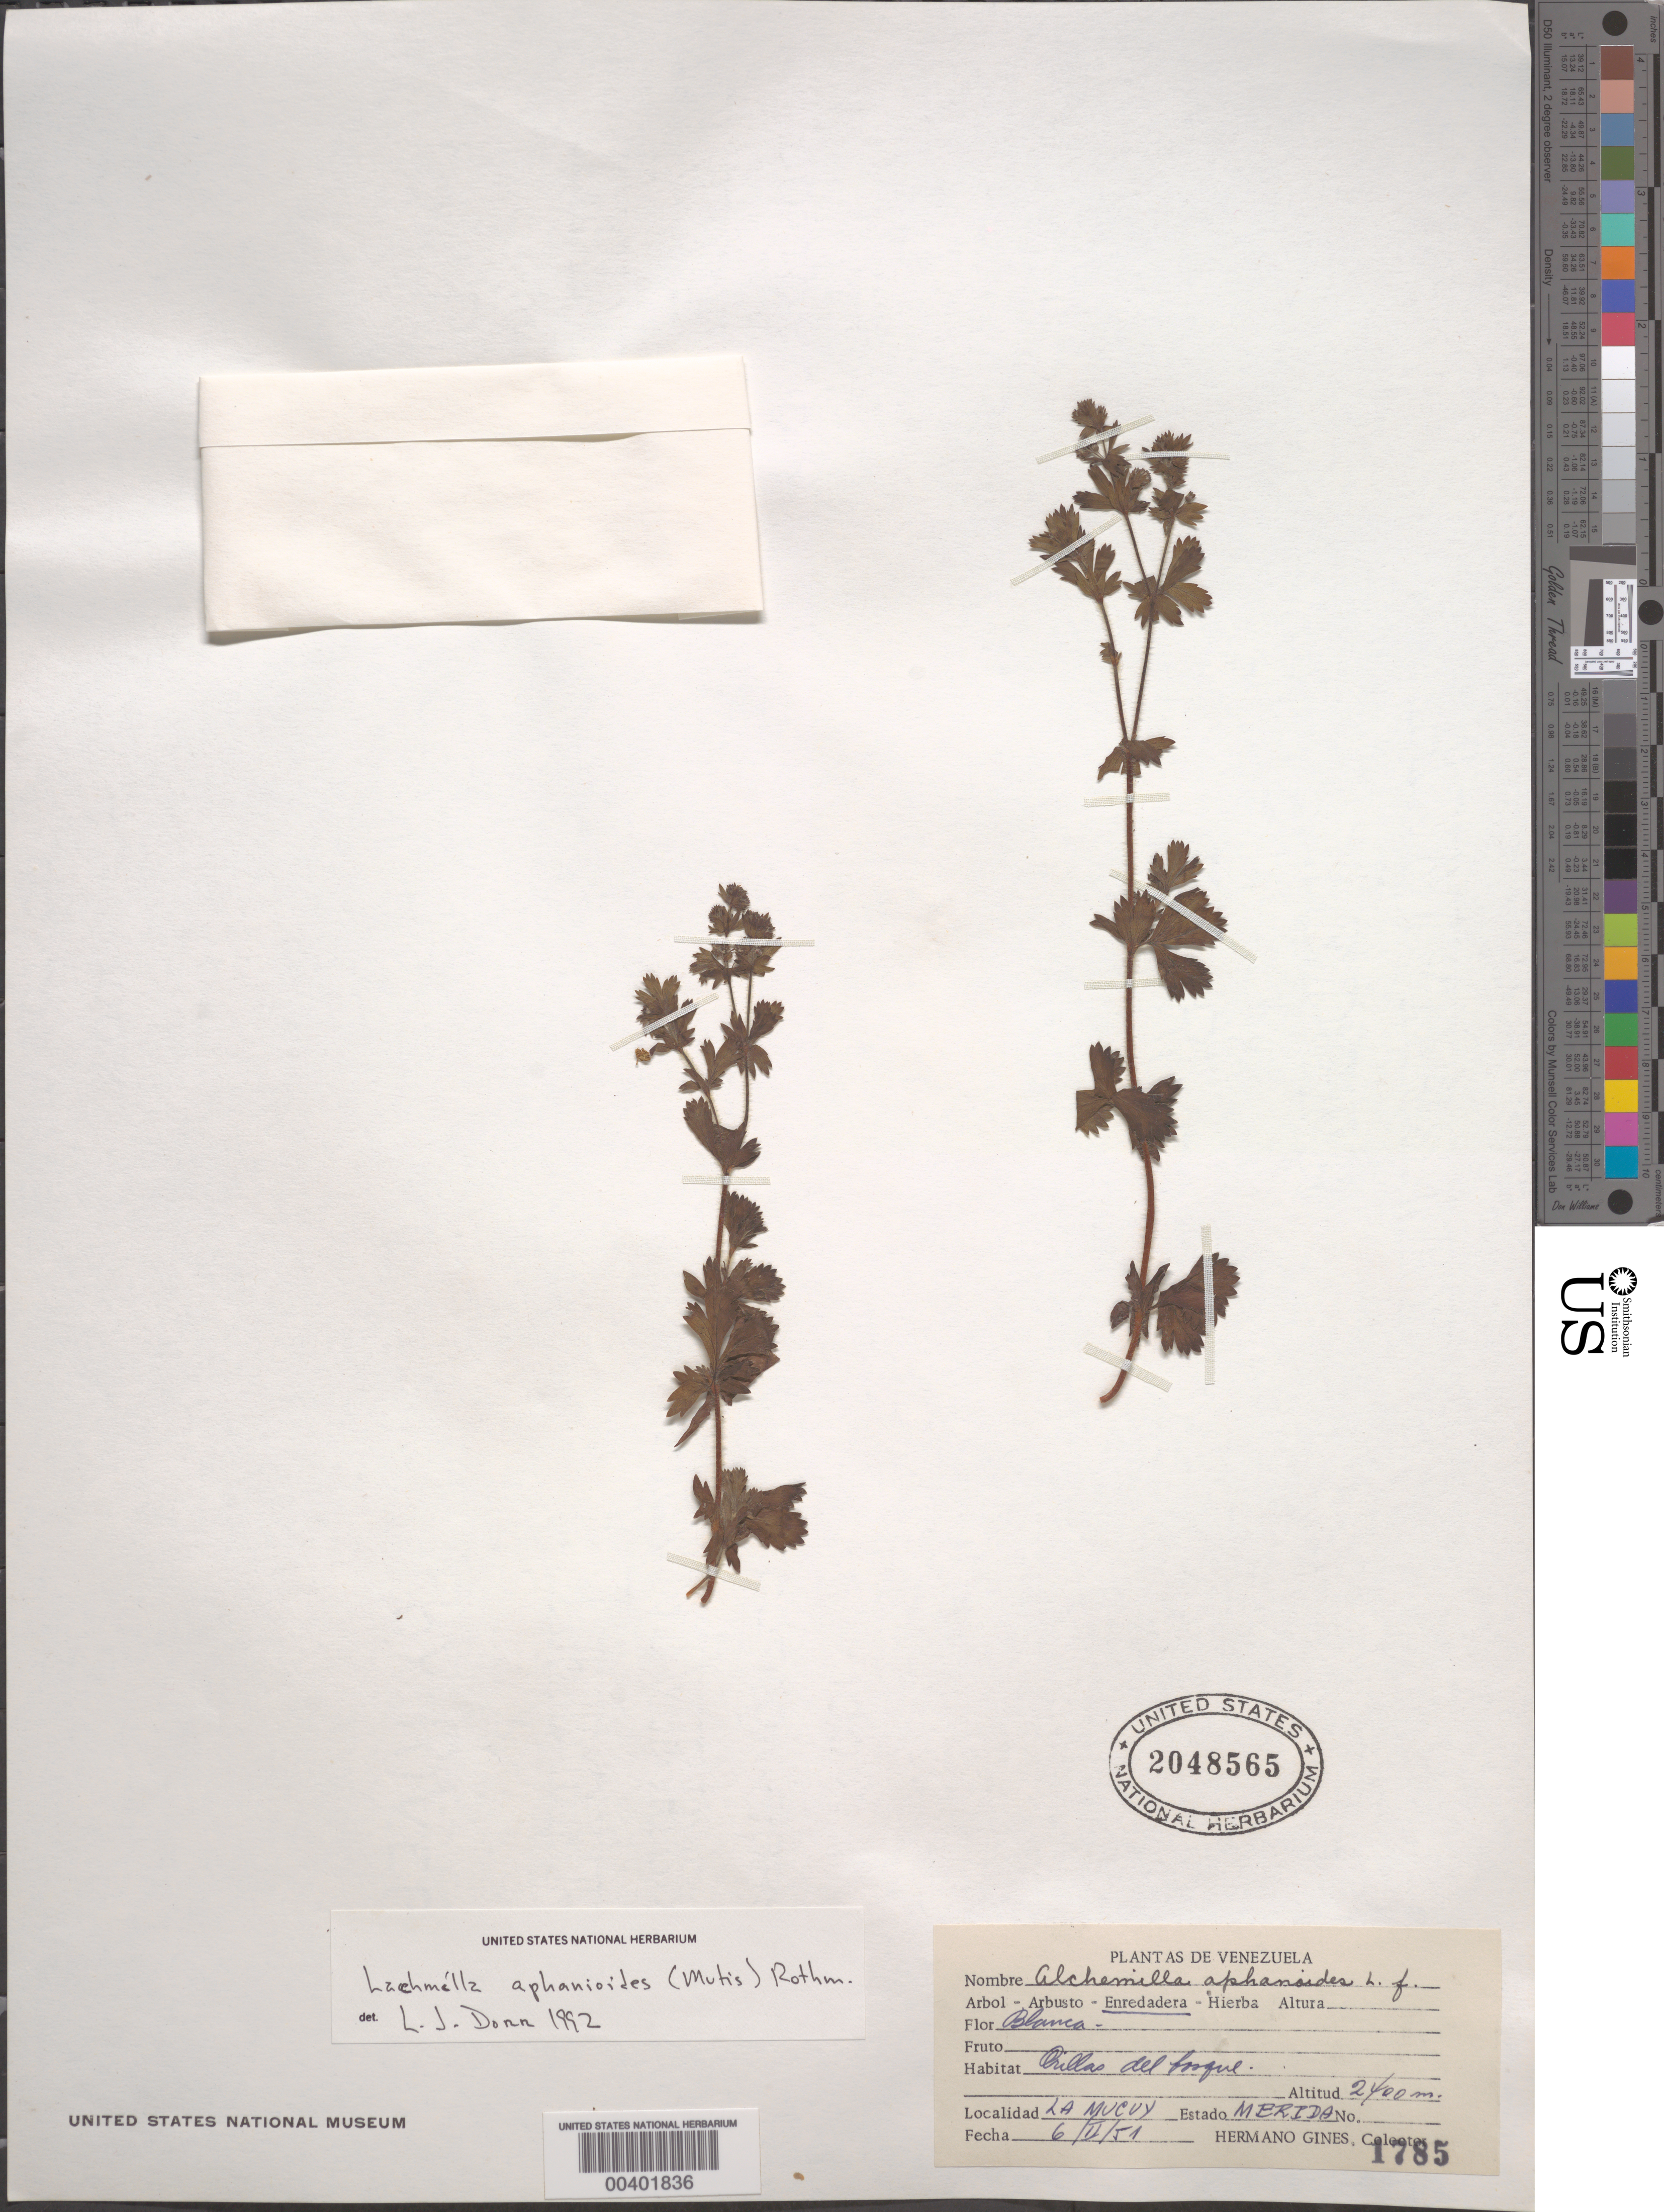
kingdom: Plantae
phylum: Tracheophyta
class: Magnoliopsida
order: Rosales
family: Rosaceae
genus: Lachemilla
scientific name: Lachemilla aphanoides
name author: (Mutis ex L. f.) Rothm.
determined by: Dorr, L. J., (BOT), Smithsonian Institution - National Museum of Natural History (UNITED STATES)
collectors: Bro. Gines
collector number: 1785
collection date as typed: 06 Feb 1951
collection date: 1951-02-06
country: Venezuela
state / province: Mérida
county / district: Libertador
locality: La Mucuy Mucuy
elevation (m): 2400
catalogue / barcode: US 2048565